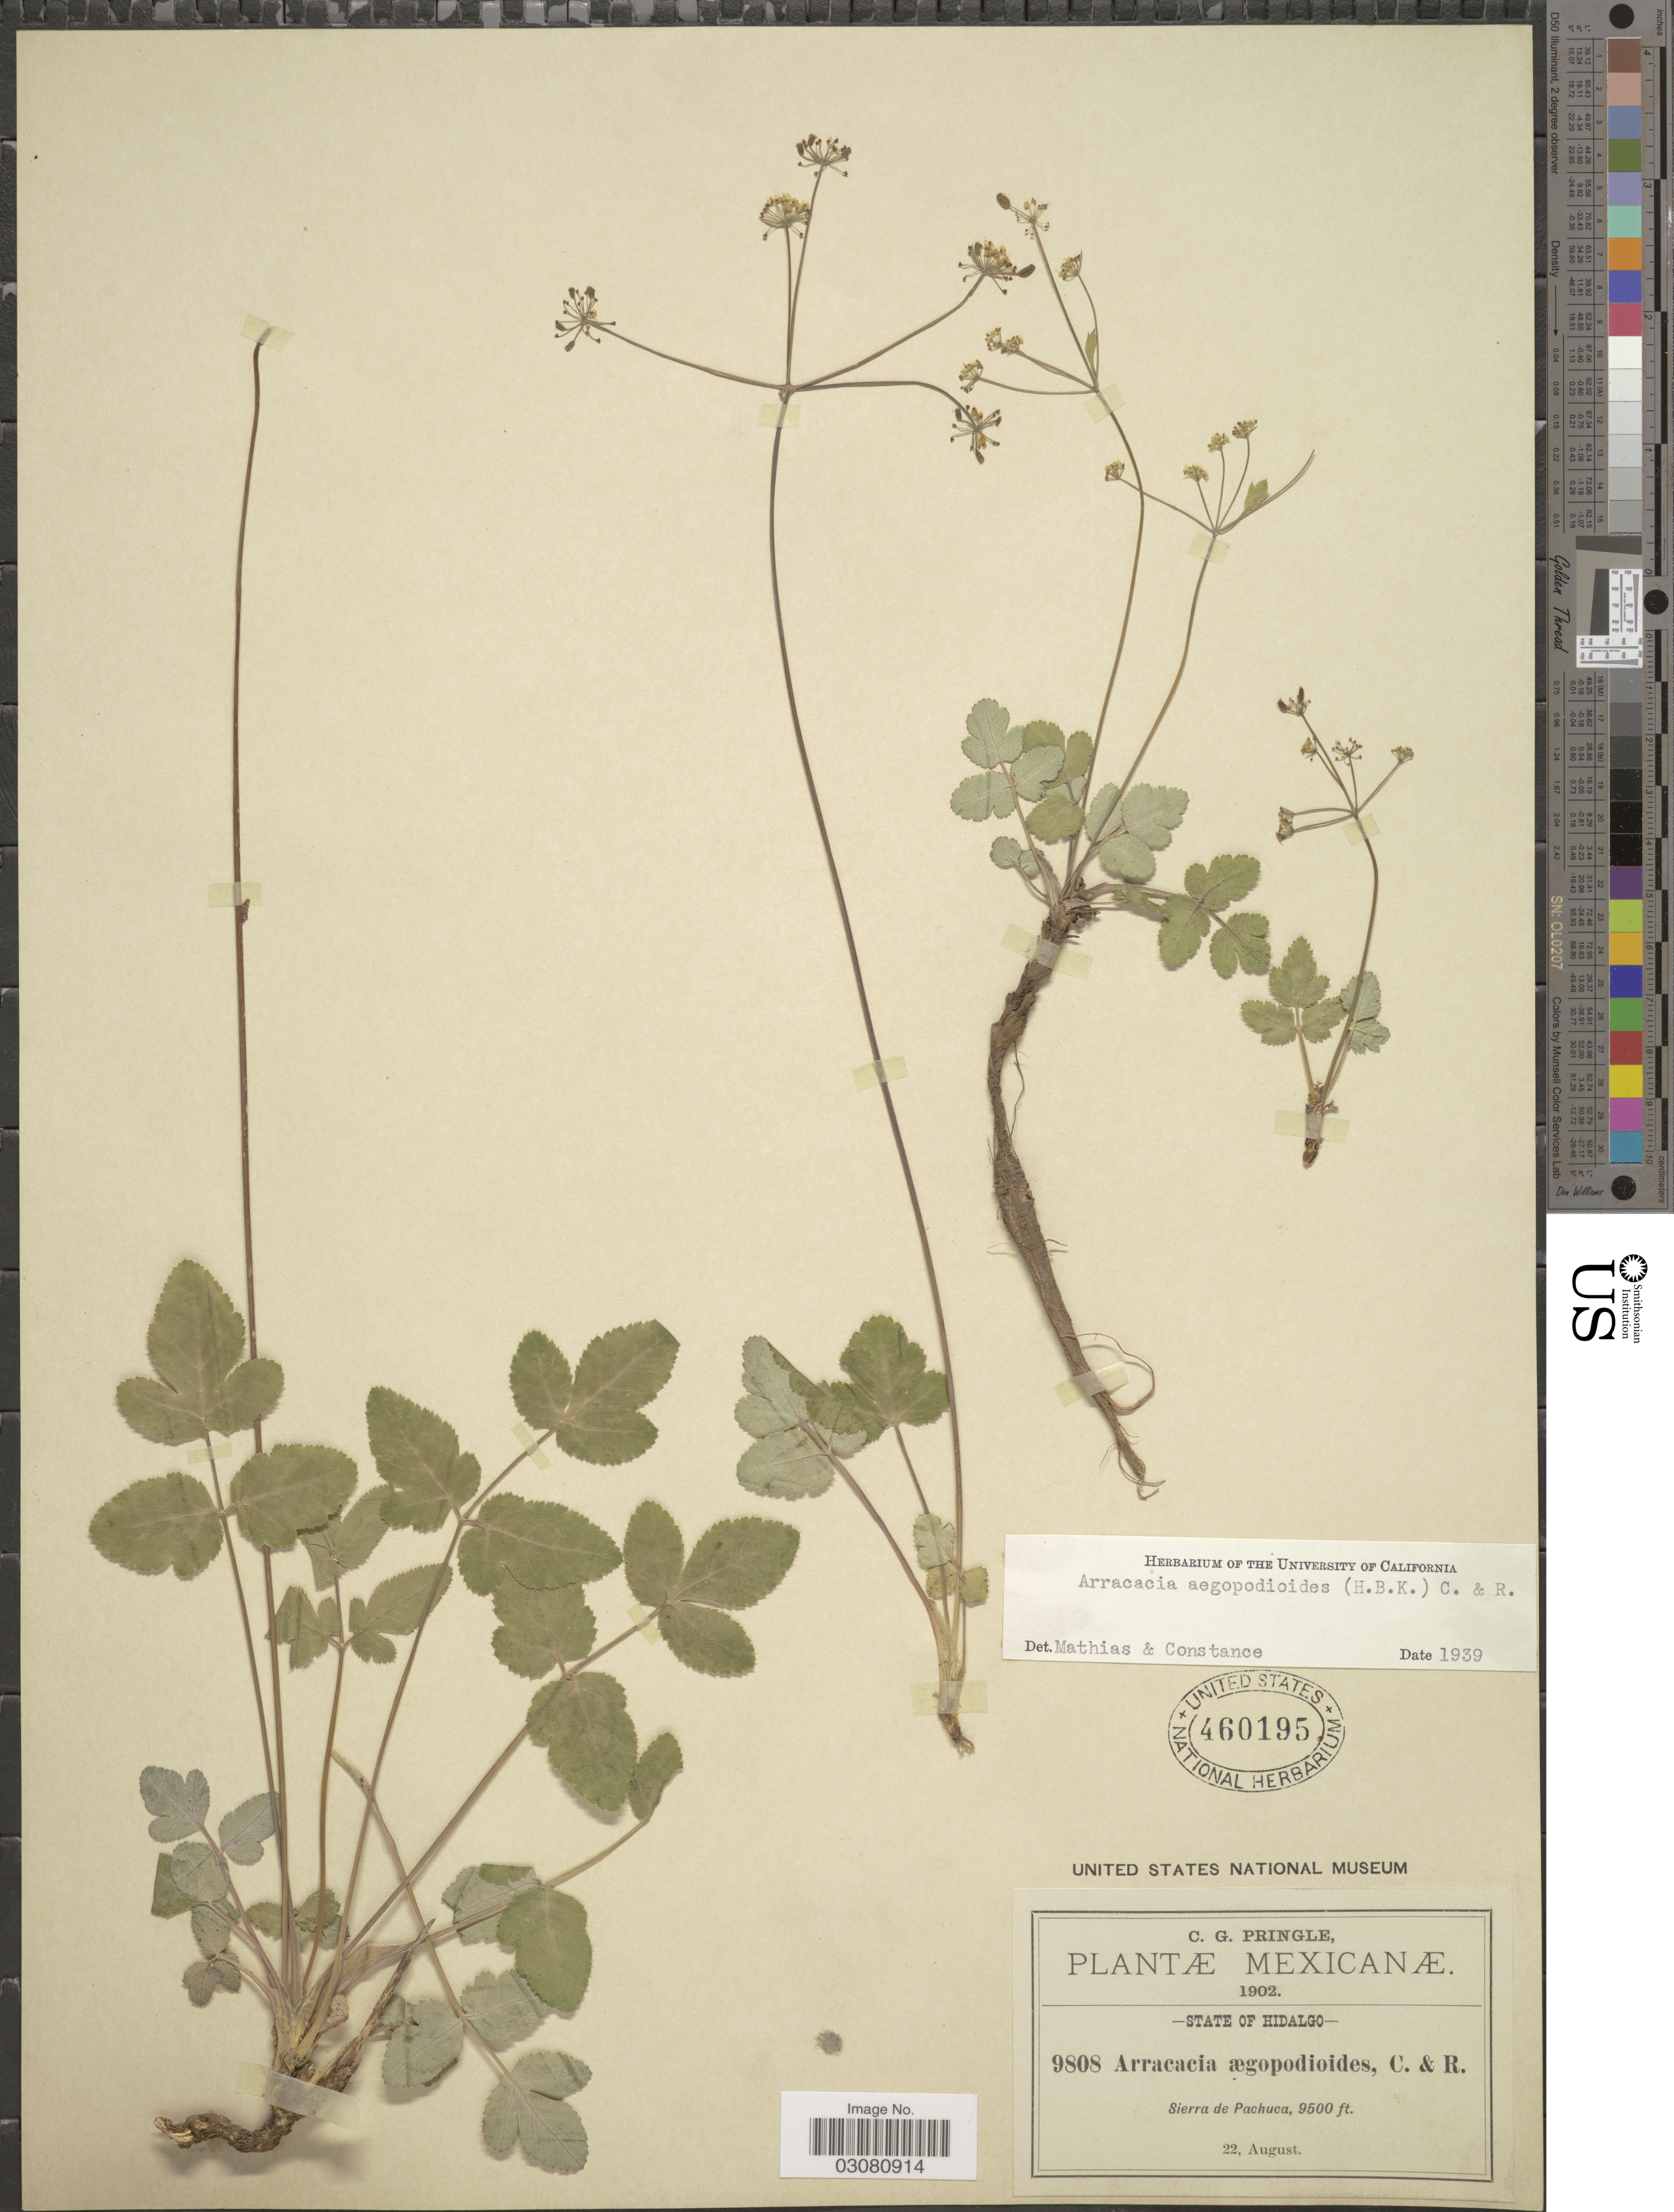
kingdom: Plantae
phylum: Tracheophyta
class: Magnoliopsida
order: Apiales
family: Apiaceae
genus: Arracacia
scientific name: Arracacia aegopodioides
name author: (Kunth) J.M. Coult. & Rose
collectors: C. G. Pringle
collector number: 9808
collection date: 1902-08-22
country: Mexico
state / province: Hidalgo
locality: Sierra de Pachuca.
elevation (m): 2896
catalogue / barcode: US 460195